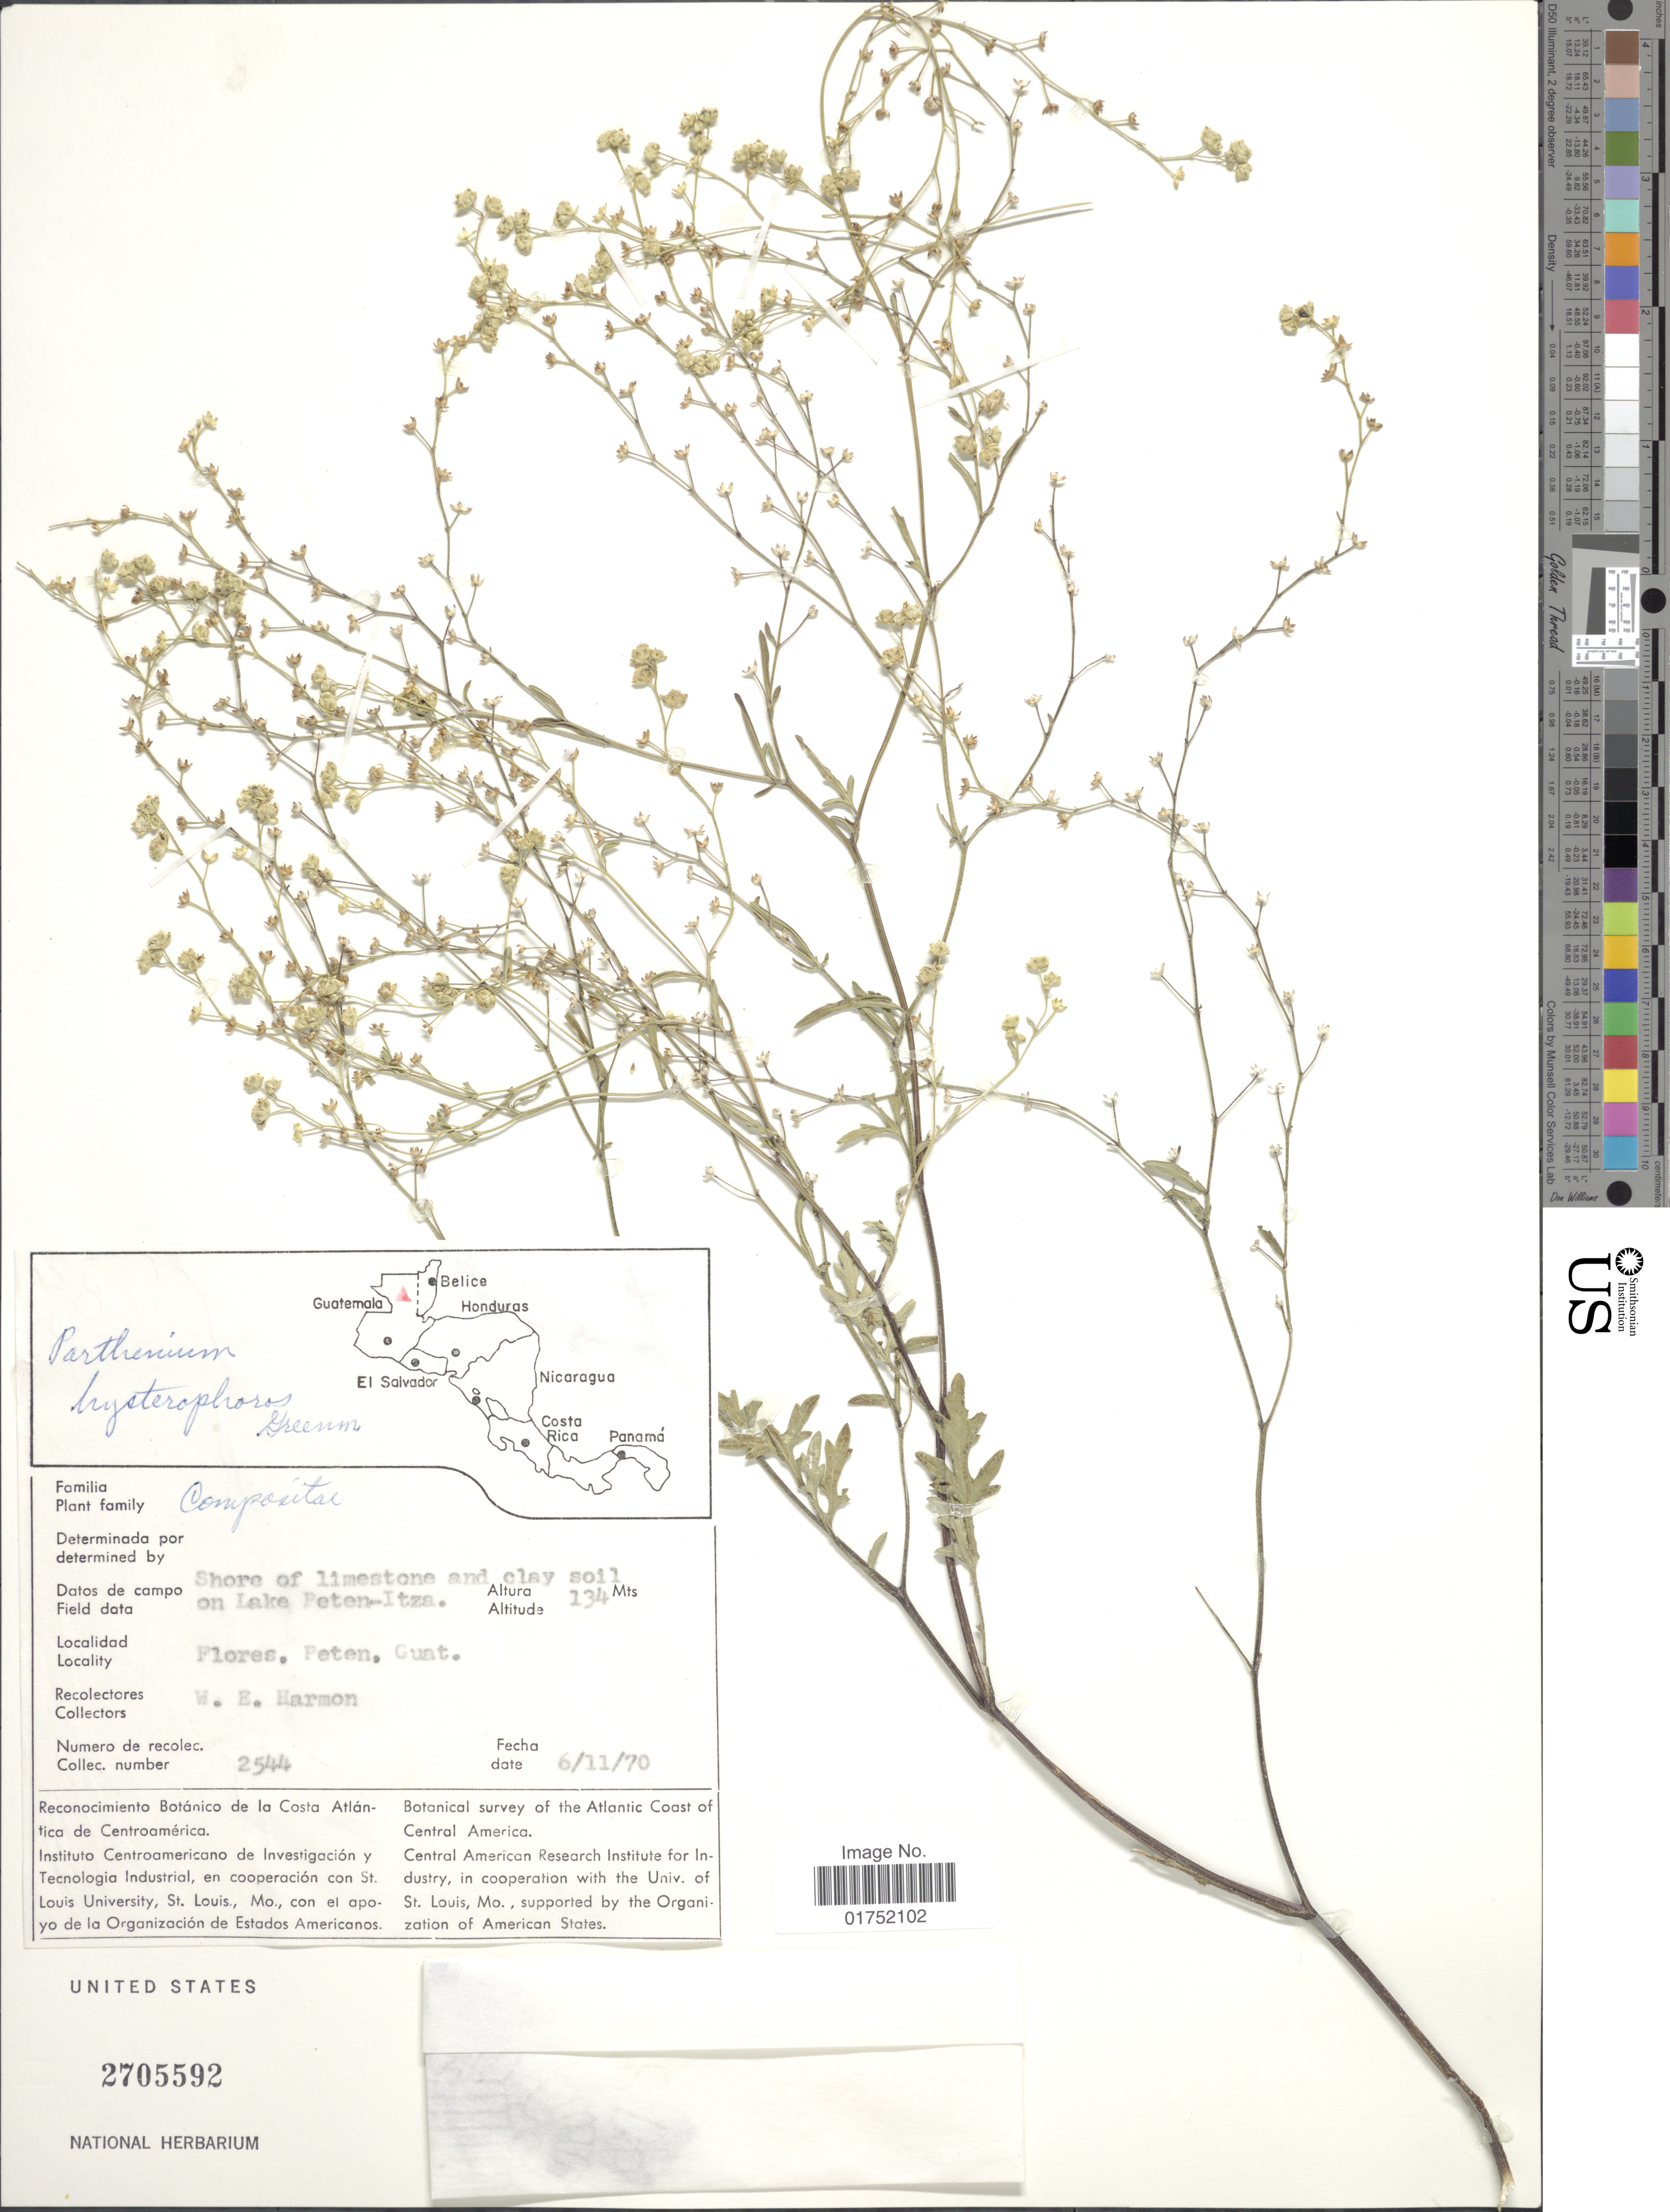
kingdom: Plantae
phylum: Tracheophyta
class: Magnoliopsida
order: Asterales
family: Asteraceae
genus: Parthenium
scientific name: Parthenium hysterophorus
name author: L.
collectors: W. E. Harmon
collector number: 2544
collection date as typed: Transcribed d/m/y: 6/11/70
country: Guatemala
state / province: El Petén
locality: Lake Peten-Itza, Peten, Guat.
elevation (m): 134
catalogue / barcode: US 2705592